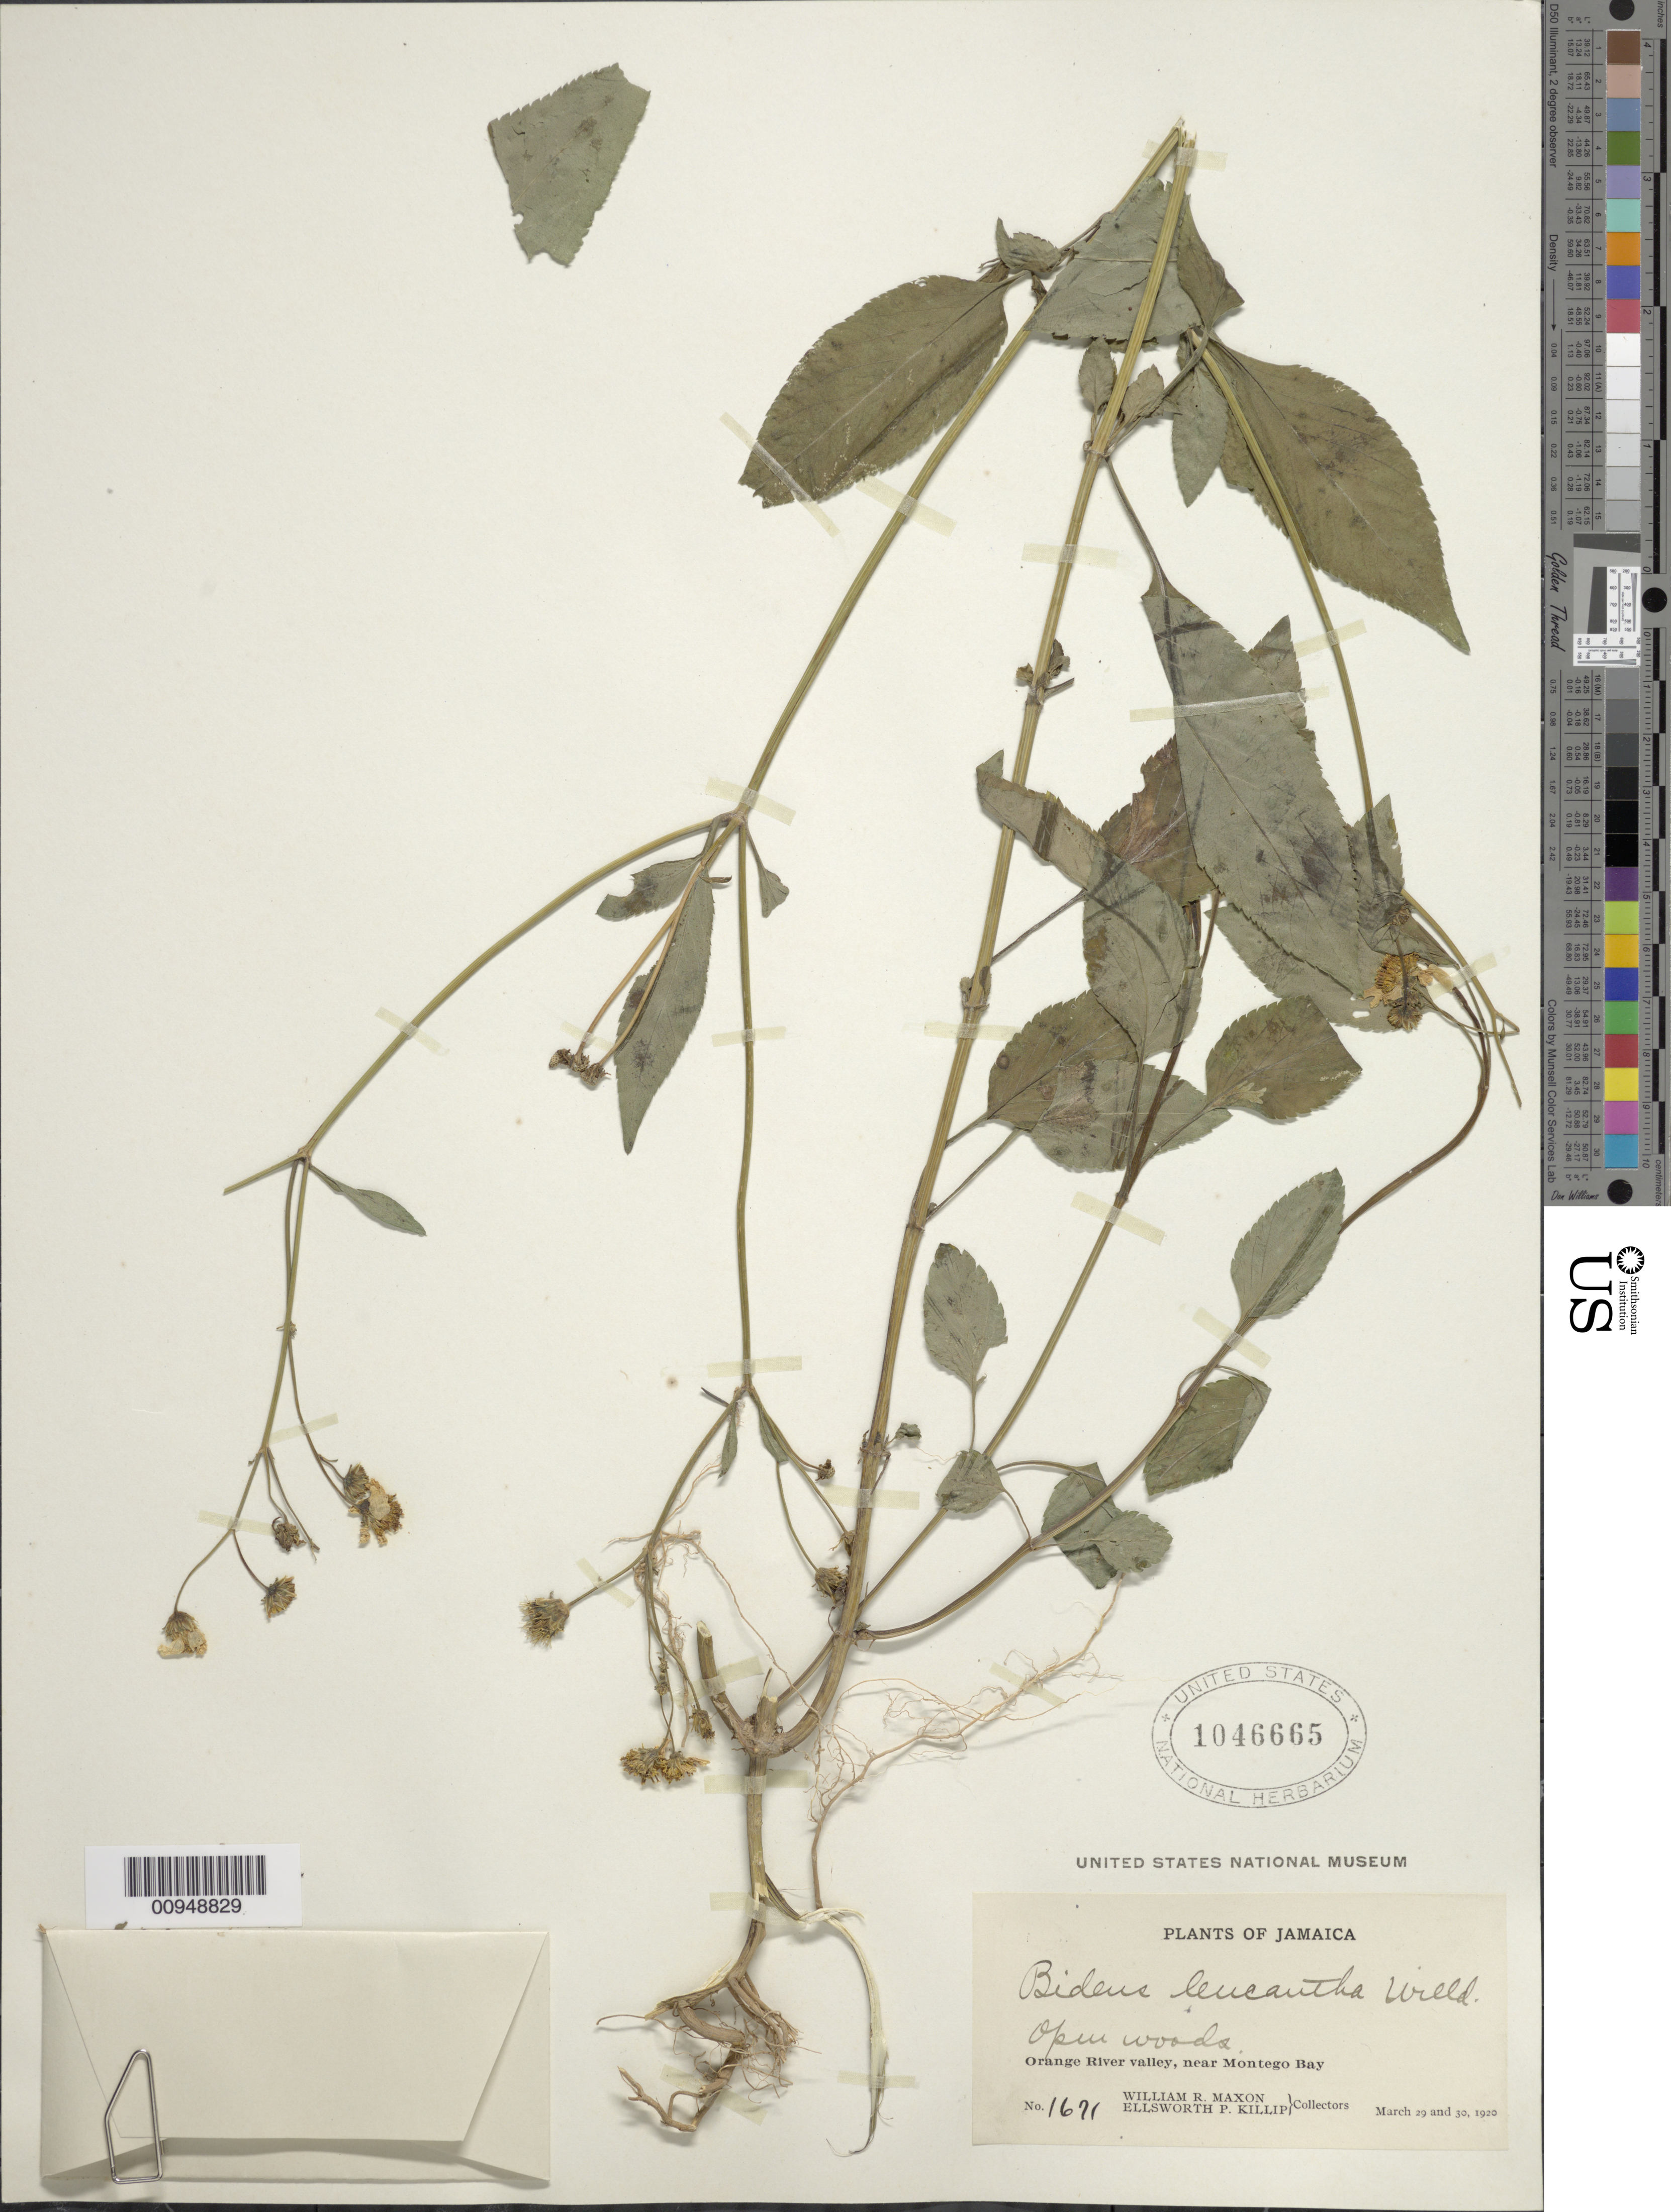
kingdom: Plantae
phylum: Tracheophyta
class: Magnoliopsida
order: Asterales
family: Asteraceae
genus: Bidens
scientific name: Bidens alba var. radiata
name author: (Sch. Bip.) R.E. Ballard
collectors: W. R. Maxon & E. P. Killip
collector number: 1671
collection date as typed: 29 Mar 1920 and 30 Mar 1920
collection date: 1920-03-29,1920-03-30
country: Jamaica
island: Jamaica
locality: Orange River Valley, near Montego Bay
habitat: Open woods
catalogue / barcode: US 1046665